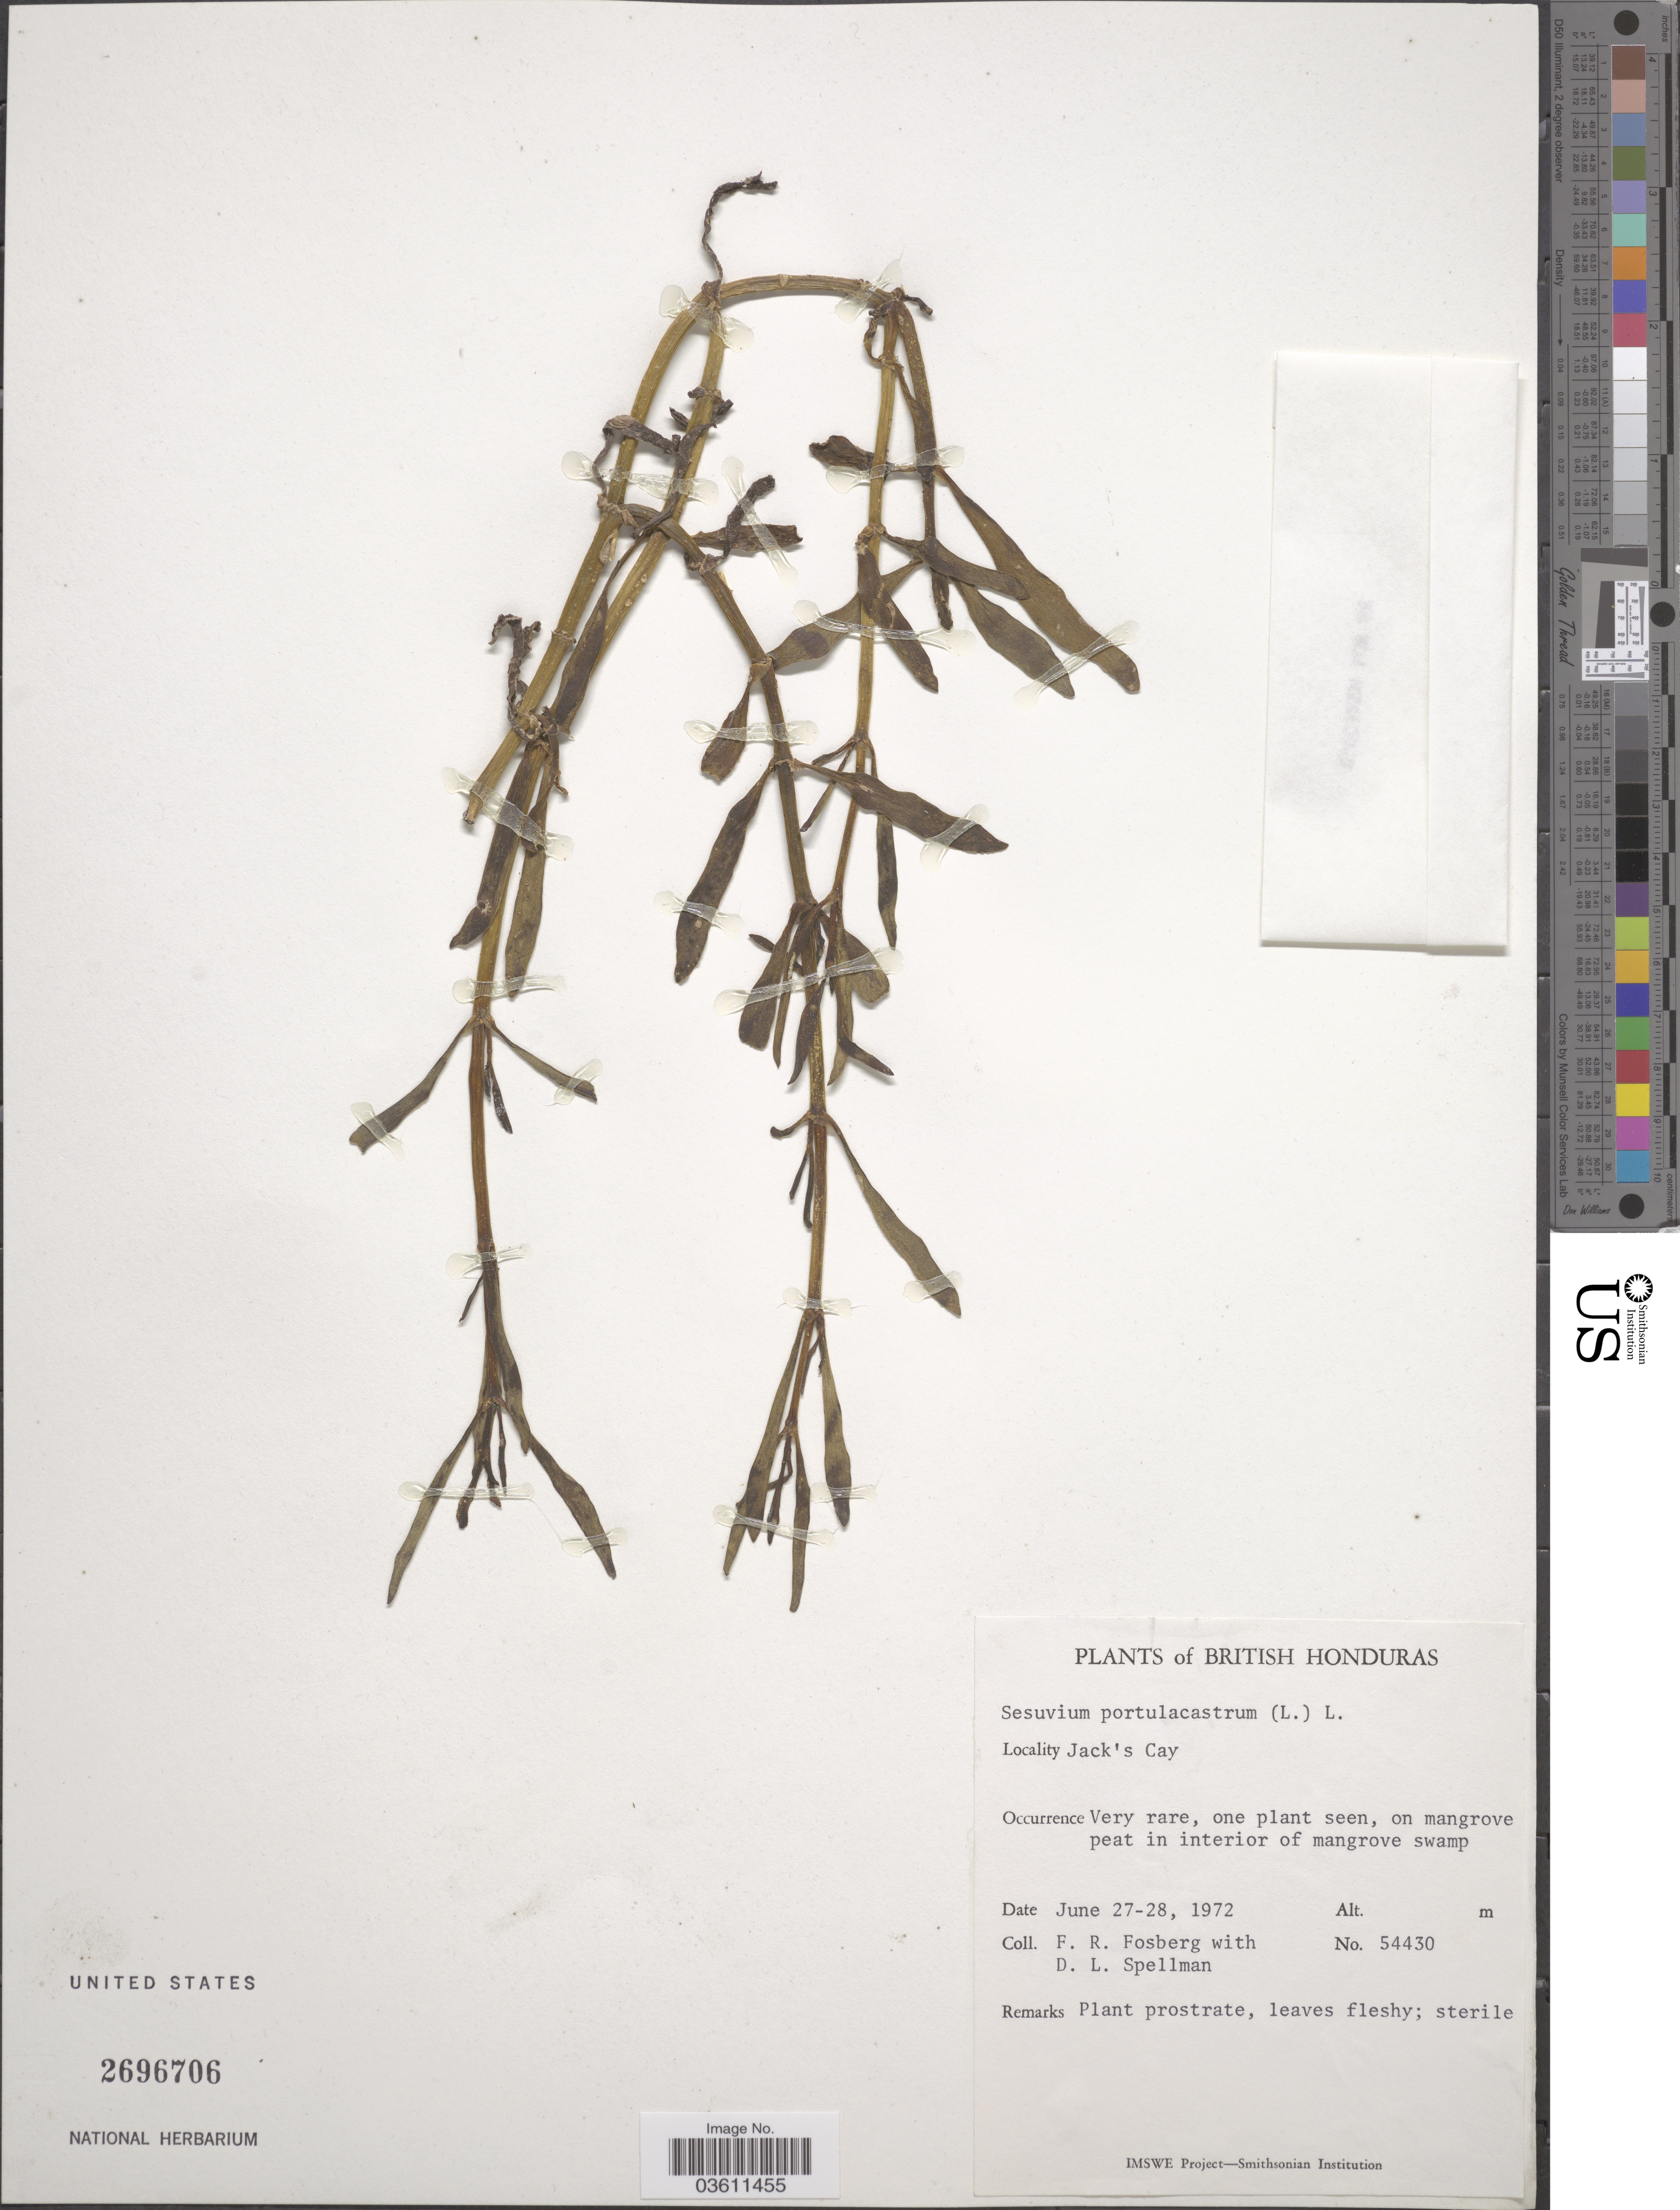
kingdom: Plantae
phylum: Tracheophyta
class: Magnoliopsida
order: Caryophyllales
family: Aizoaceae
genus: Sesuvium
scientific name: Sesuvium portulacastrum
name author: (L.) L.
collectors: F. R. Fosberg & D. L. Spellman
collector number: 54430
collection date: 1972-06-27/1972-06-28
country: Belize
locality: British Honduras. Jack's Cay.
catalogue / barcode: US 2696706